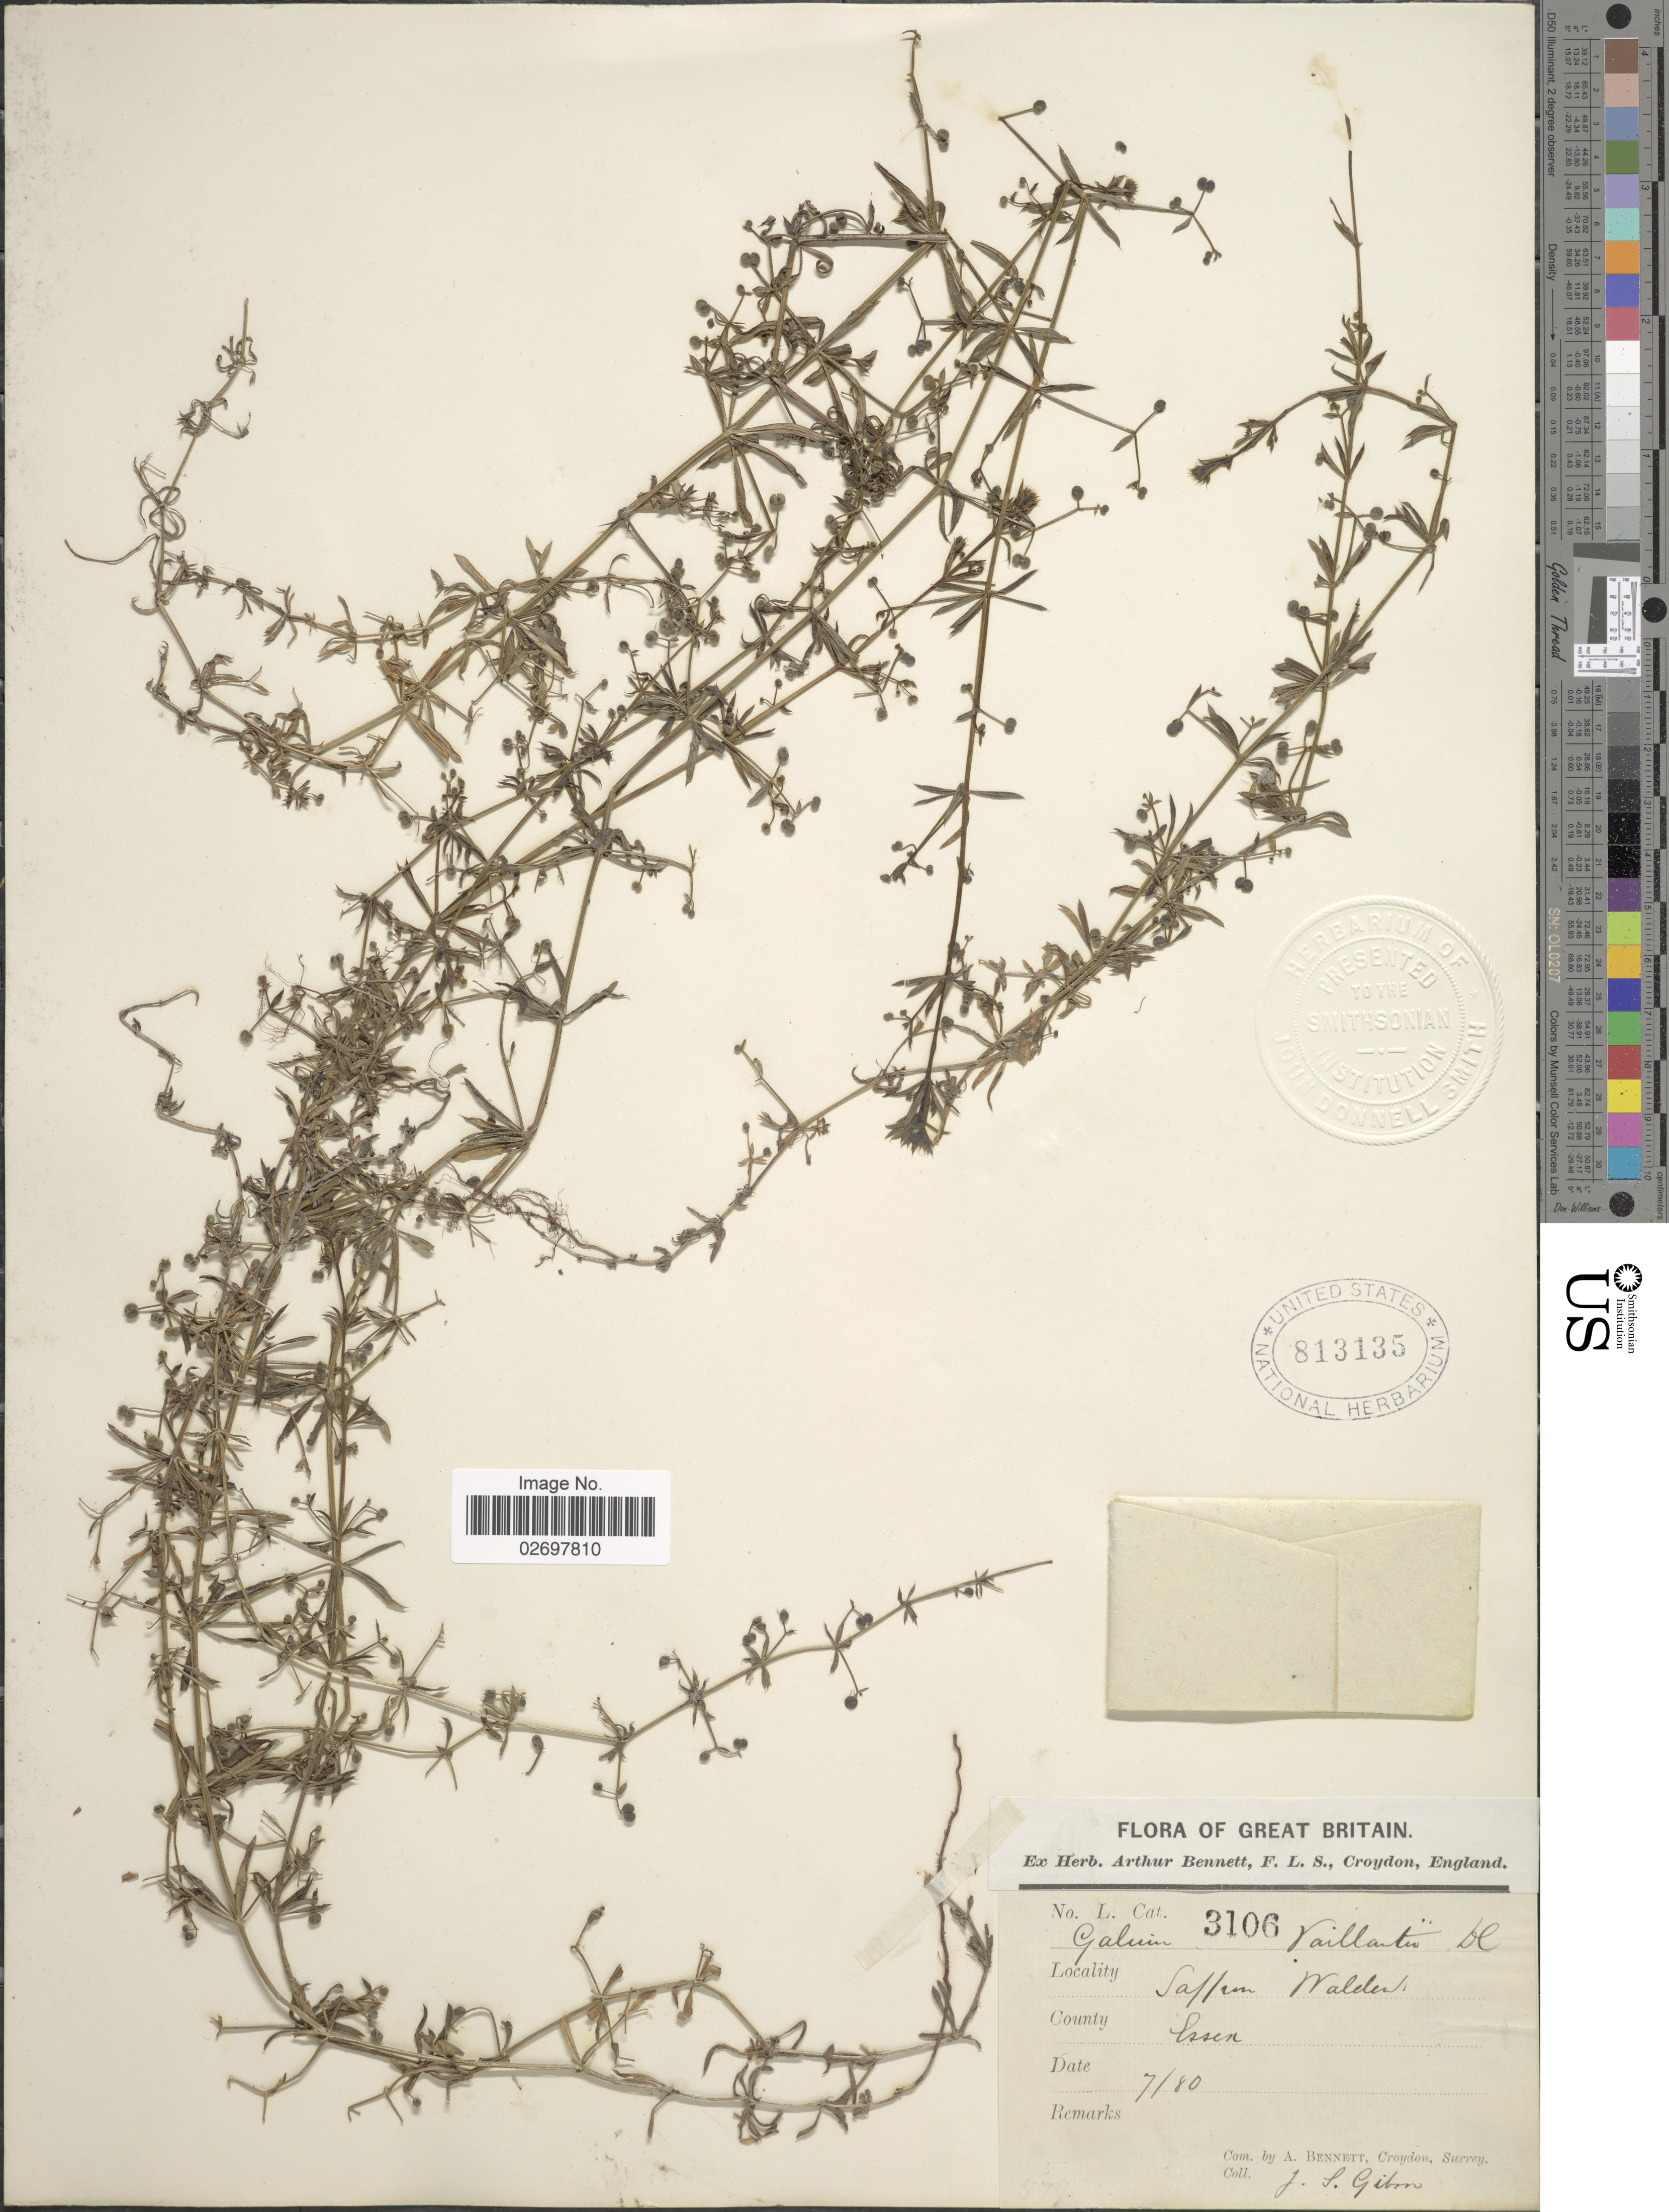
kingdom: Plantae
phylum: Tracheophyta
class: Magnoliopsida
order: Gentianales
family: Rubiaceae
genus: Galium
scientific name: Galium vaillantii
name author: DC.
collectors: J. Gibson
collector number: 3106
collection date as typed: Transcribed d/m/y: /7/80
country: United Kingdom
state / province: England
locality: Saffron Walden, County Essex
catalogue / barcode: US 813135